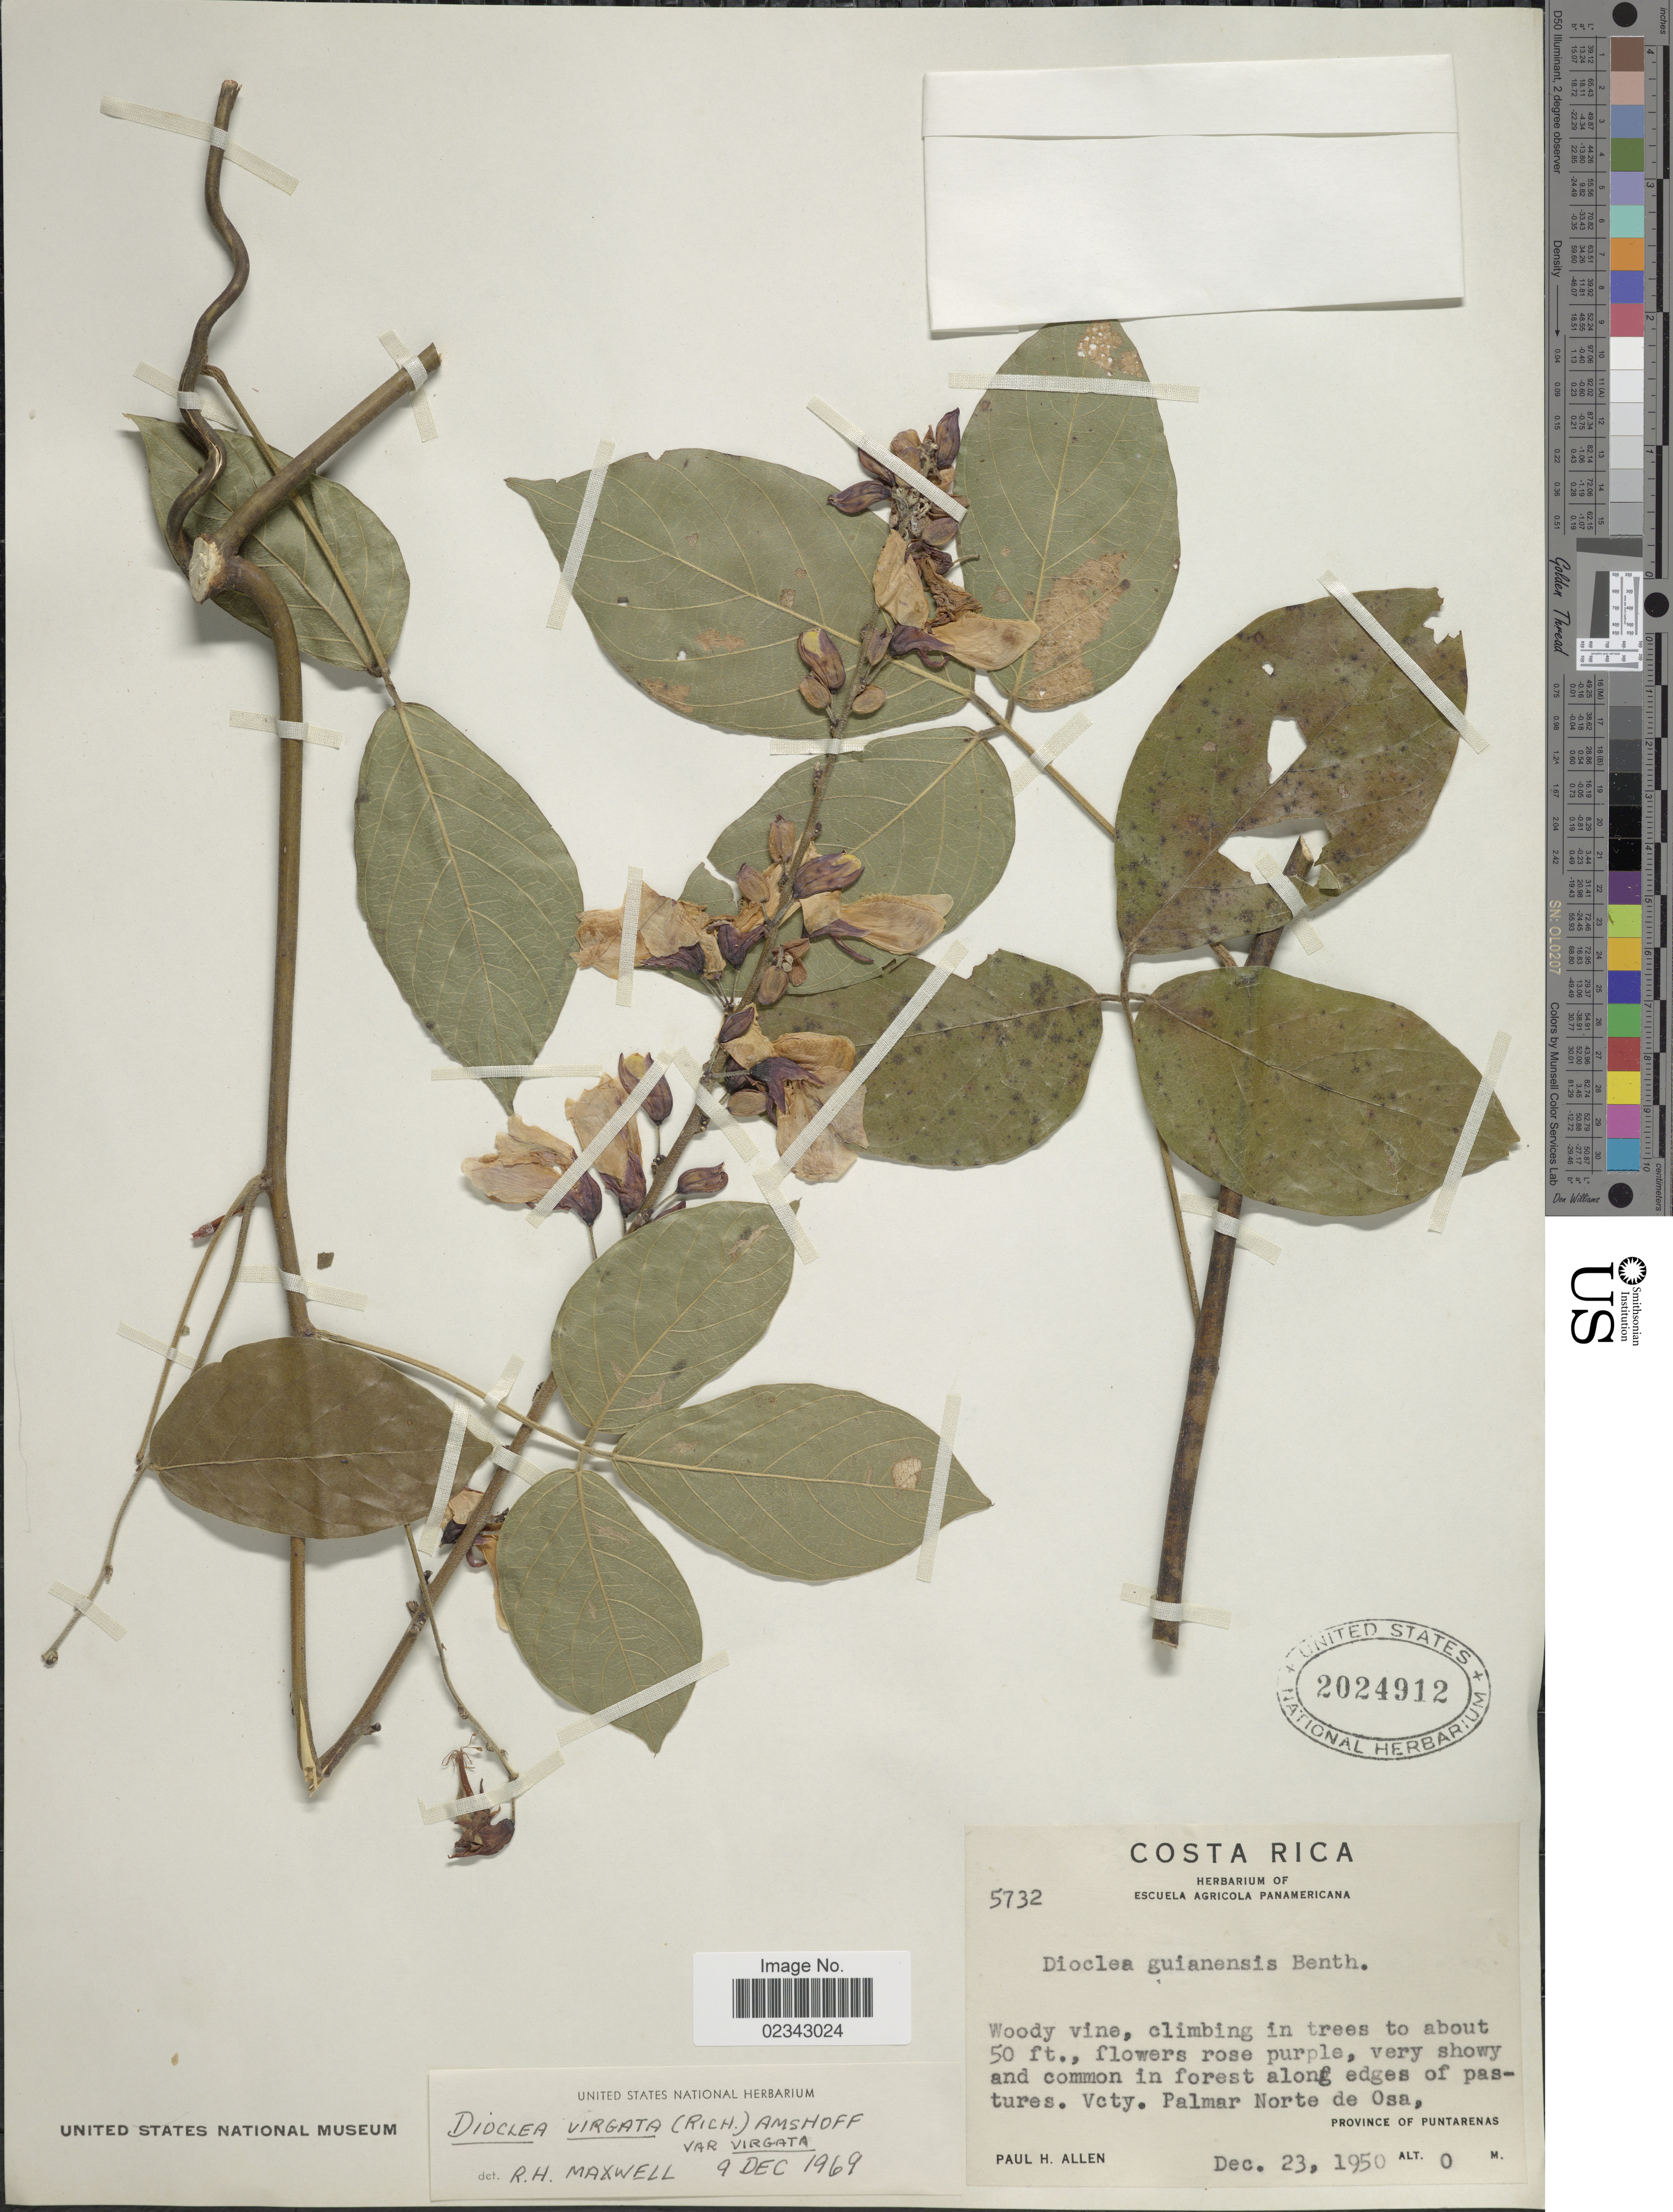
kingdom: Plantae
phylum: Tracheophyta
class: Magnoliopsida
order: Fabales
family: Fabaceae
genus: Dioclea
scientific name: Dioclea virgata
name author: (Rich.) Amshoff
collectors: P. H. Allen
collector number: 5732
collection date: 1950-12-23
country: Costa Rica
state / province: Puntarenas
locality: Woody vine, climbing in trees, very showy and common in forest along edges of pastures. Vcty. Palmar Norte de Osa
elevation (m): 0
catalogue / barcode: US 2024912